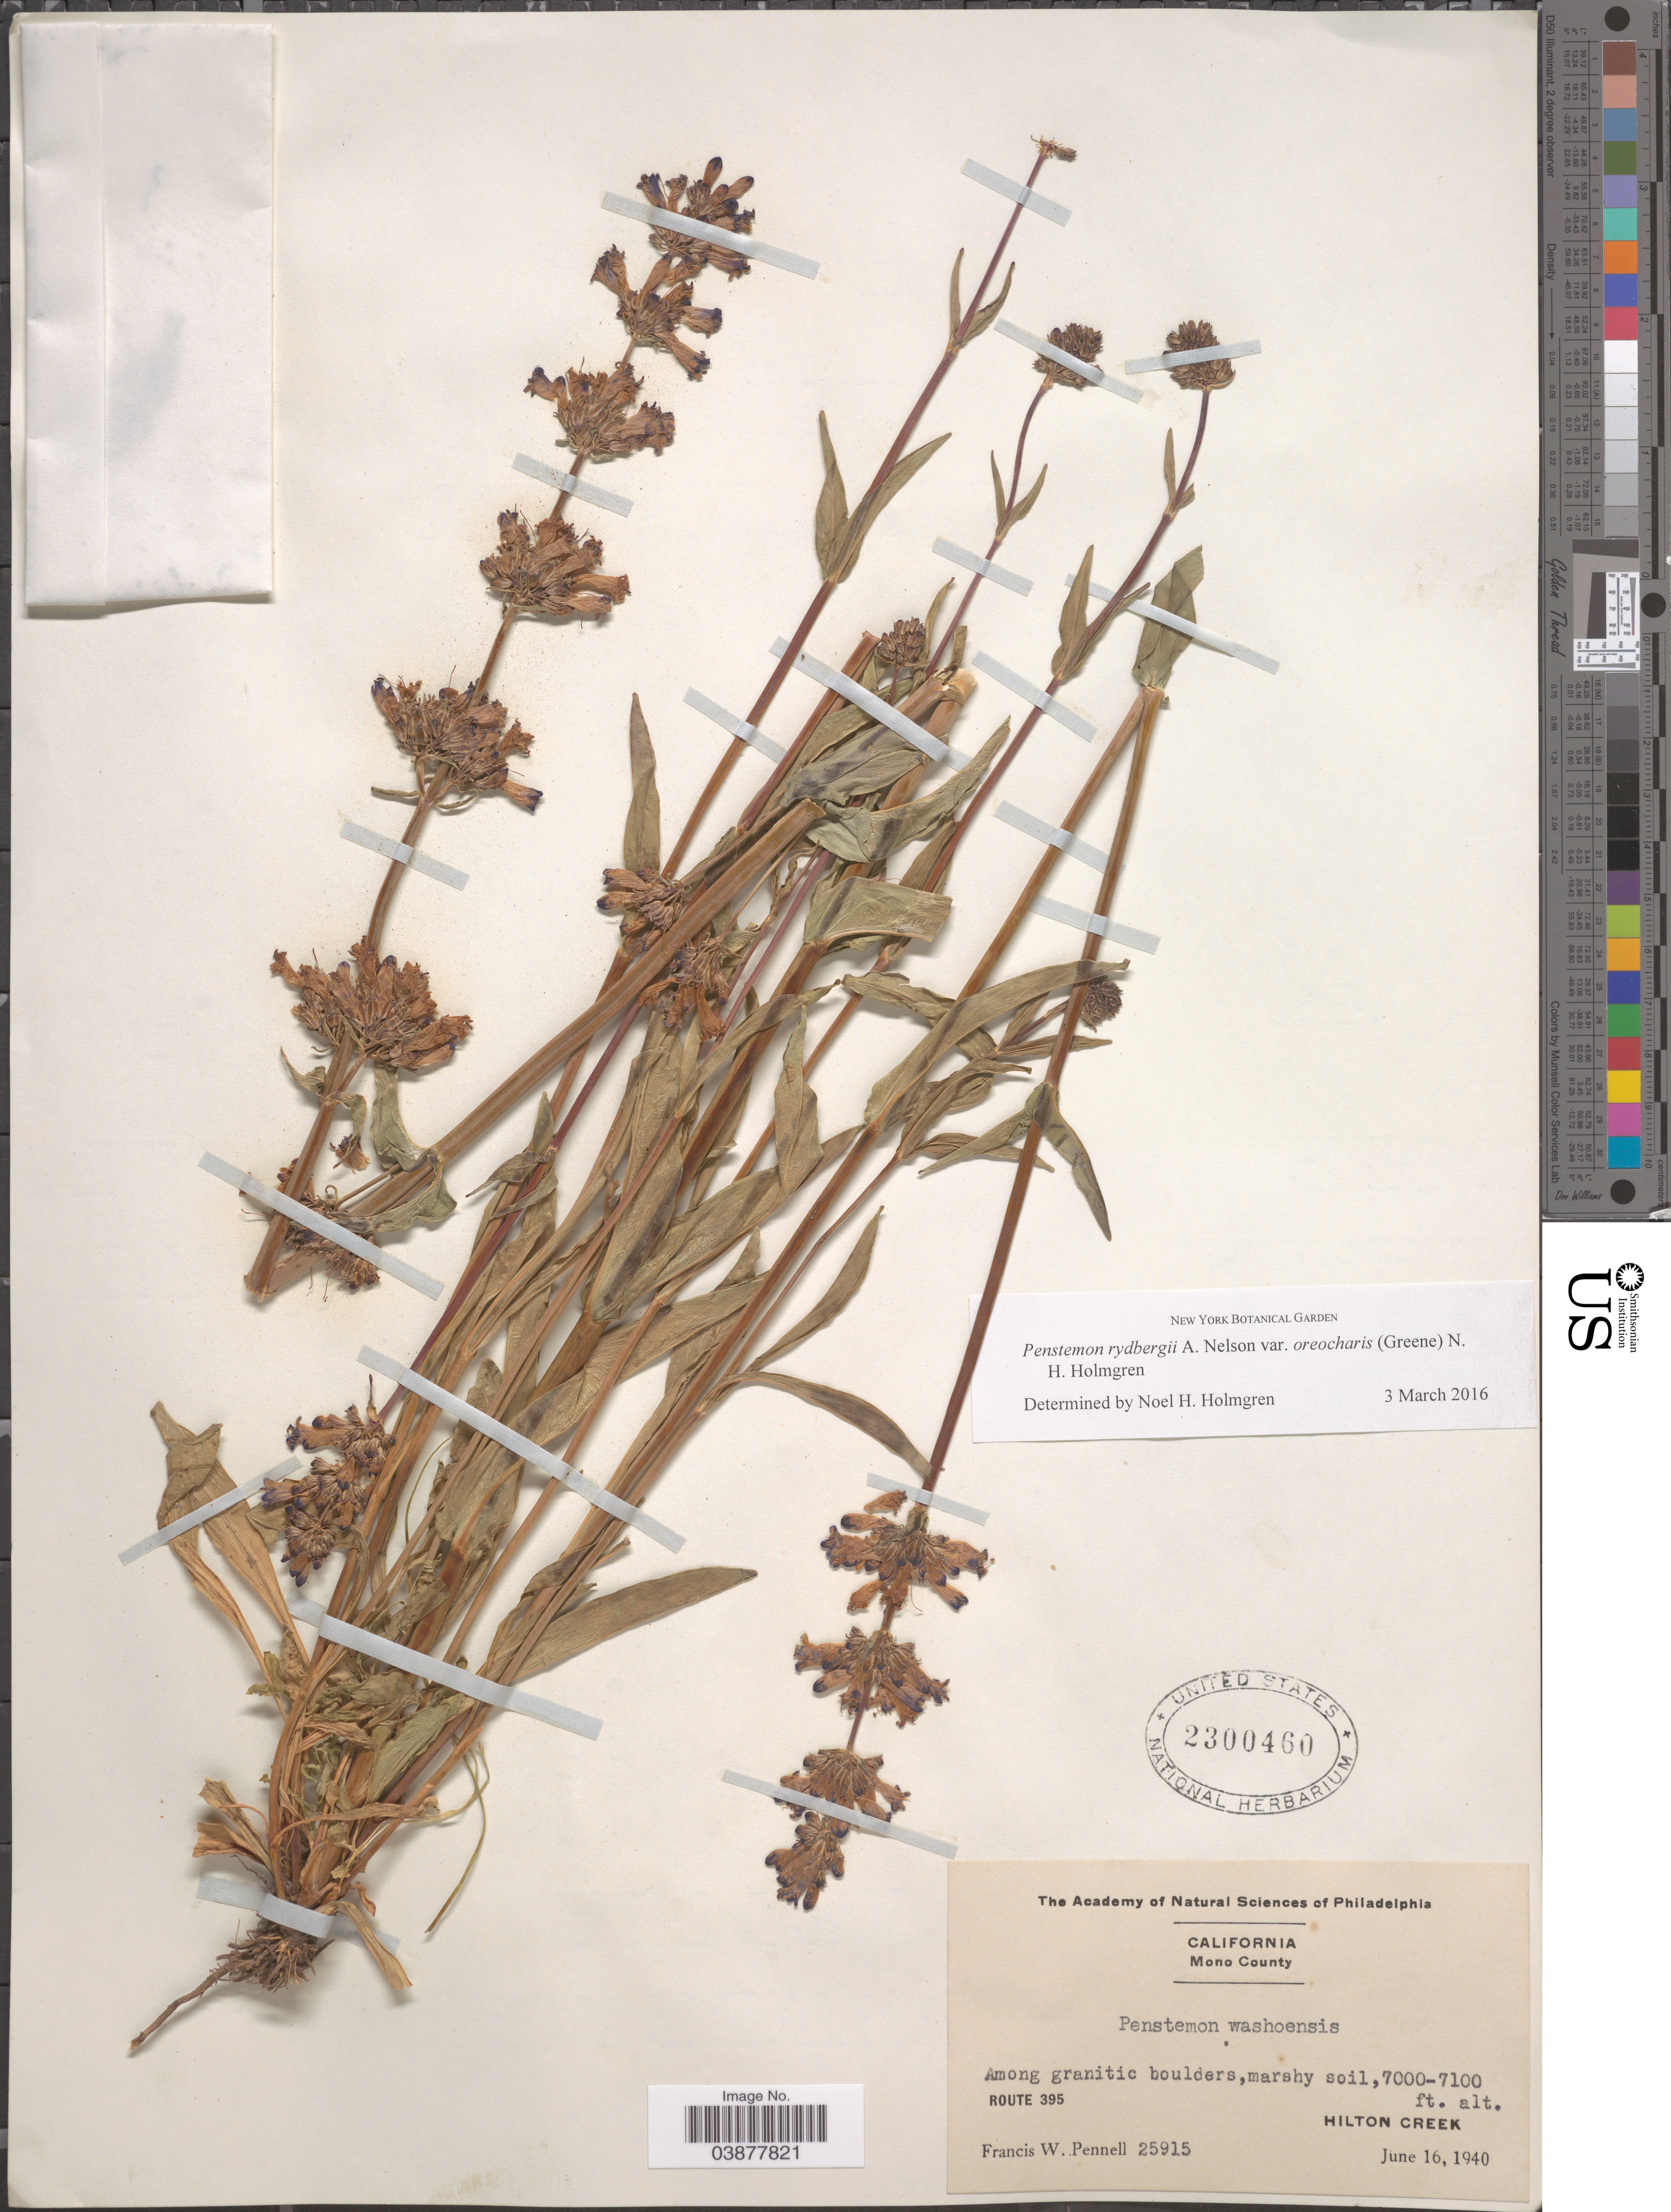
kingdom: Plantae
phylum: Tracheophyta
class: Magnoliopsida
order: Lamiales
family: Plantaginaceae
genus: Penstemon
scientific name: Penstemon rydbergii var. oreocharis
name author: (Greene) N.H. Holmgren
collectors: F. W. Pennell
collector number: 25915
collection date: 1940-06-16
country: United States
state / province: California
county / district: Mono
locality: Mono County. Route 395, Hilton Creek.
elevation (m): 2134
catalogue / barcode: US 2300460